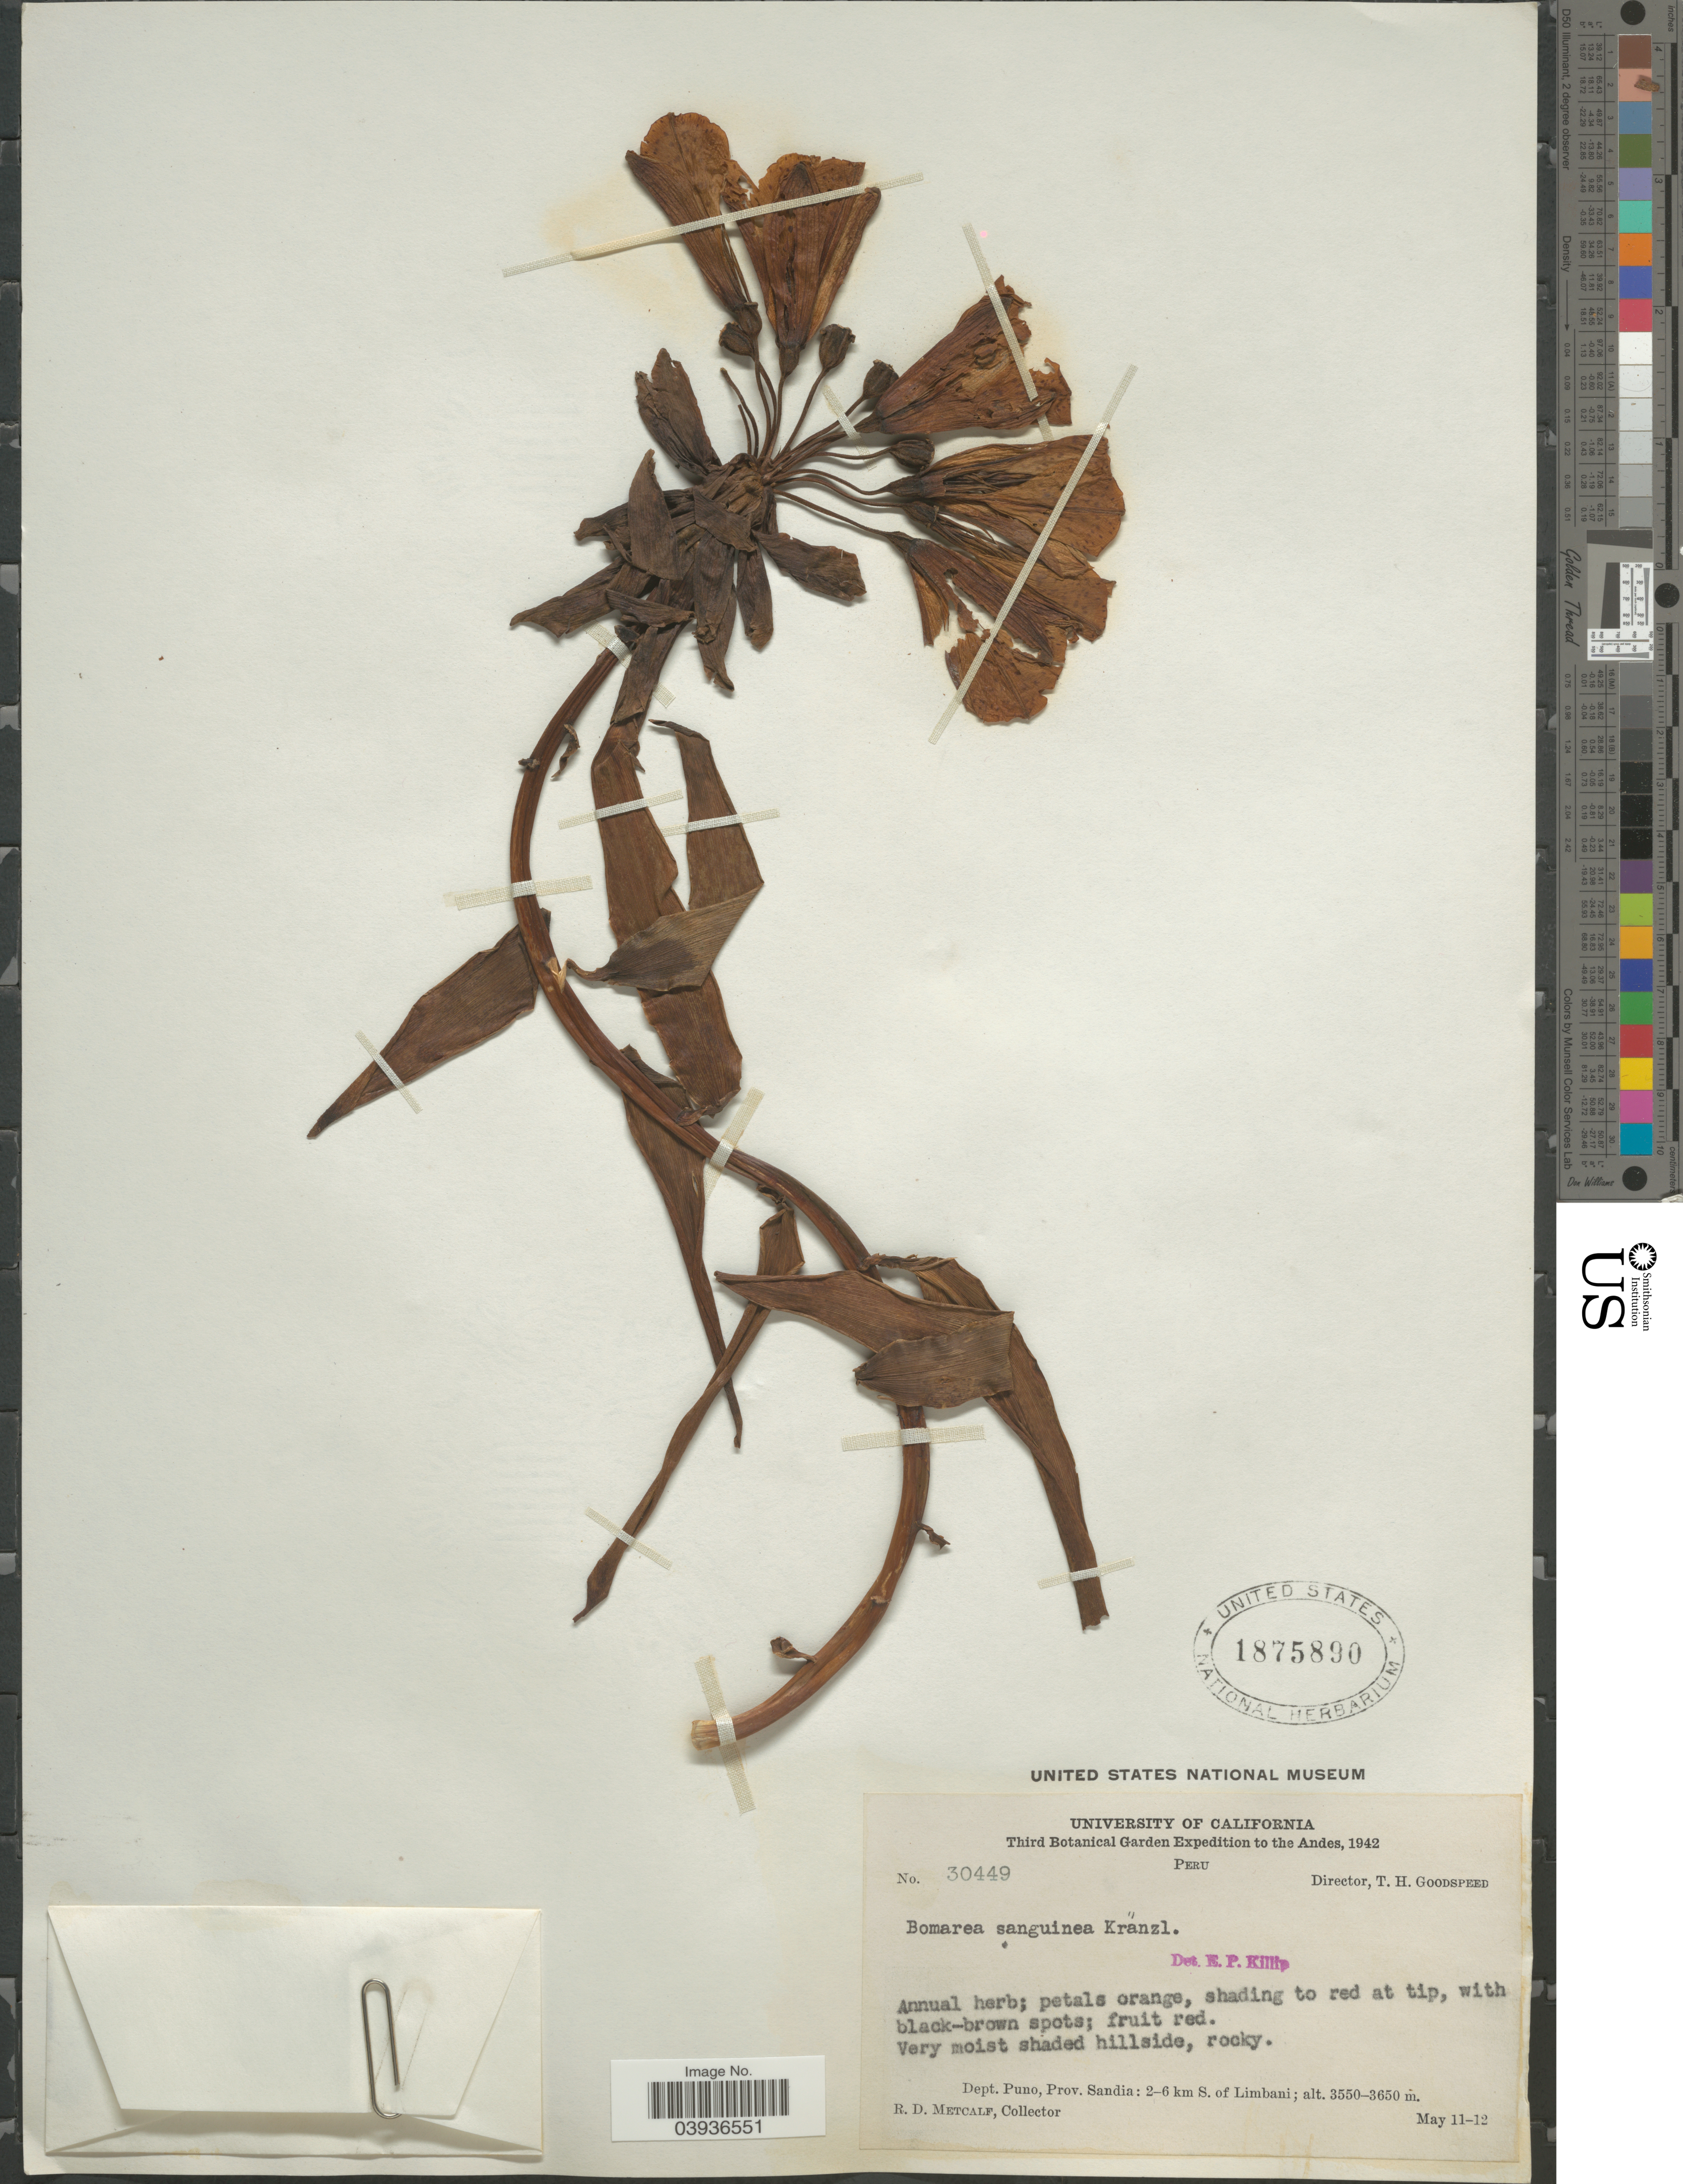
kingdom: Plantae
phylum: Tracheophyta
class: Liliopsida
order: Liliales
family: Alstroemeriaceae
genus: Bomarea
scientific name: Bomarea sanguinea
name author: Kraenzl.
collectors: R. D. Metcalf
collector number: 30449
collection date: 1942-05-11/1942-05-12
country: Peru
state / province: Puno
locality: Andes. Dept. Puno, Prov. Sandia: 2-6 km S. of Limbani.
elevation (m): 3550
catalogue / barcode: US 1875890